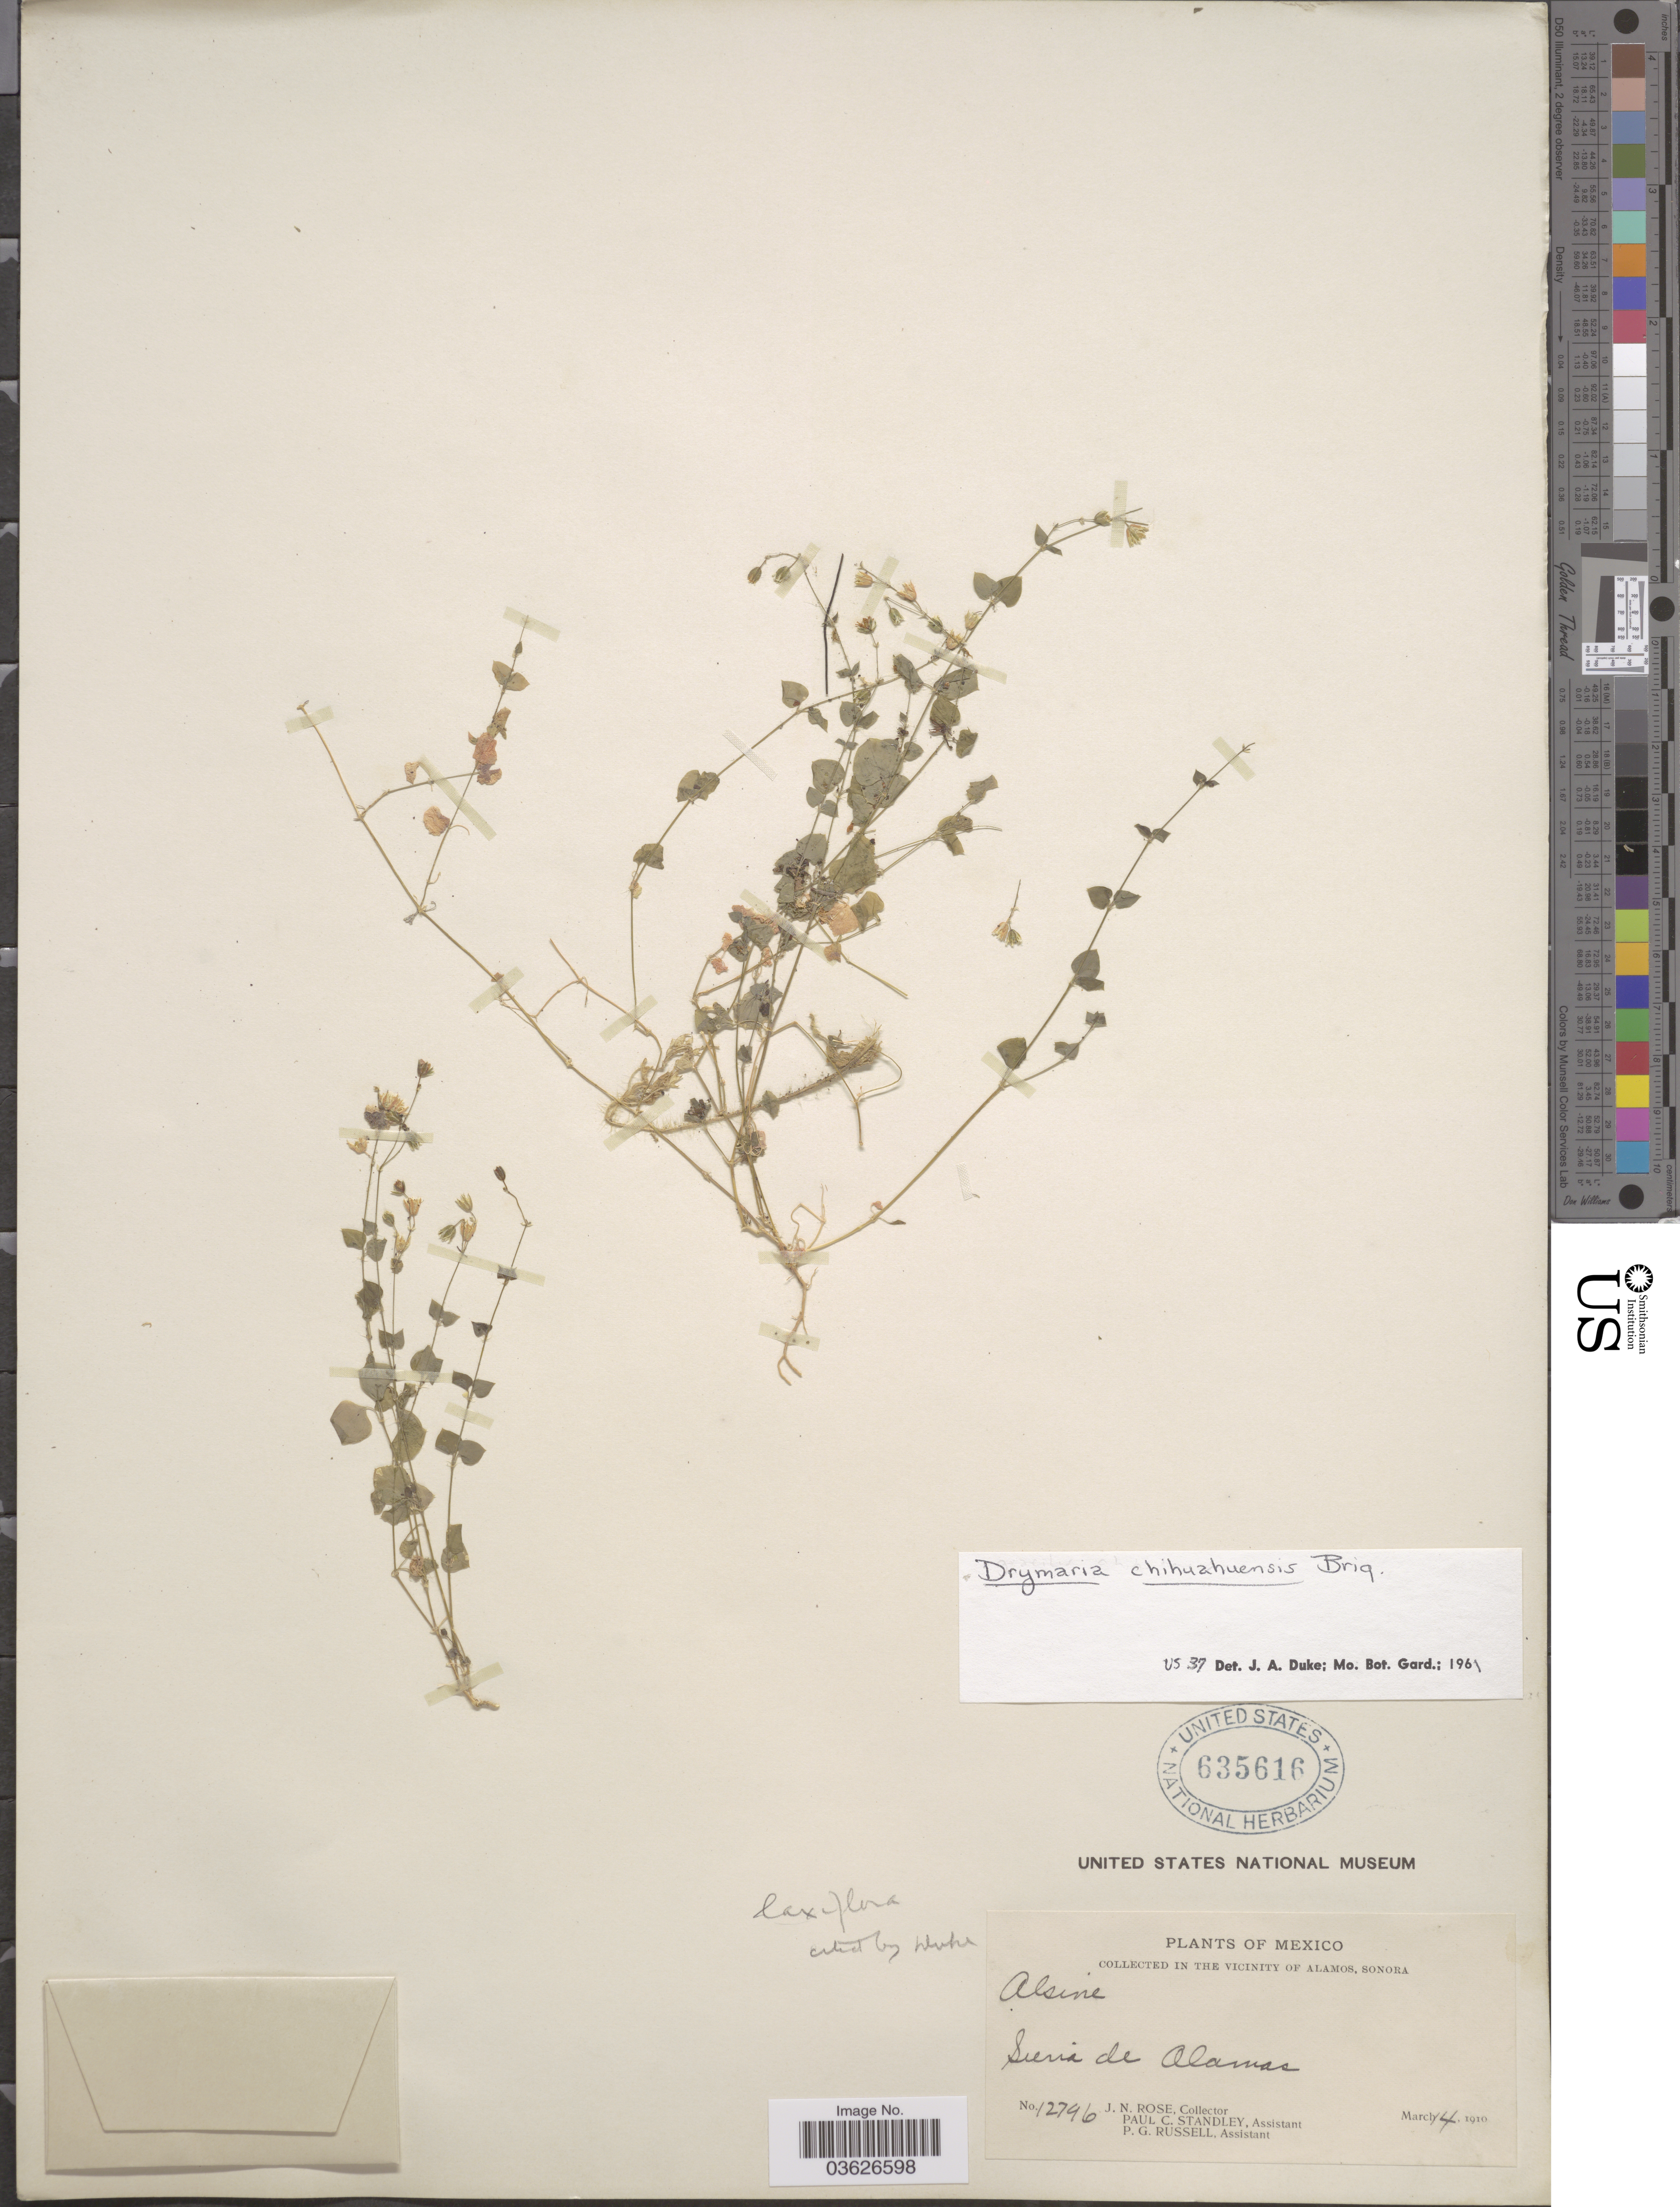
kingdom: Plantae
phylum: Tracheophyta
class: Magnoliopsida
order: Caryophyllales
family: Caryophyllaceae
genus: Drymaria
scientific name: Drymaria laxiflora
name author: Benth.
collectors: J. N. Rose, P. C. Standley & P. G. Russell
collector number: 12796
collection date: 1910-03-14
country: Mexico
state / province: Sonora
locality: In the Vicinity of Alamos, Sierra de Alamos.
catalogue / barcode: US 635616